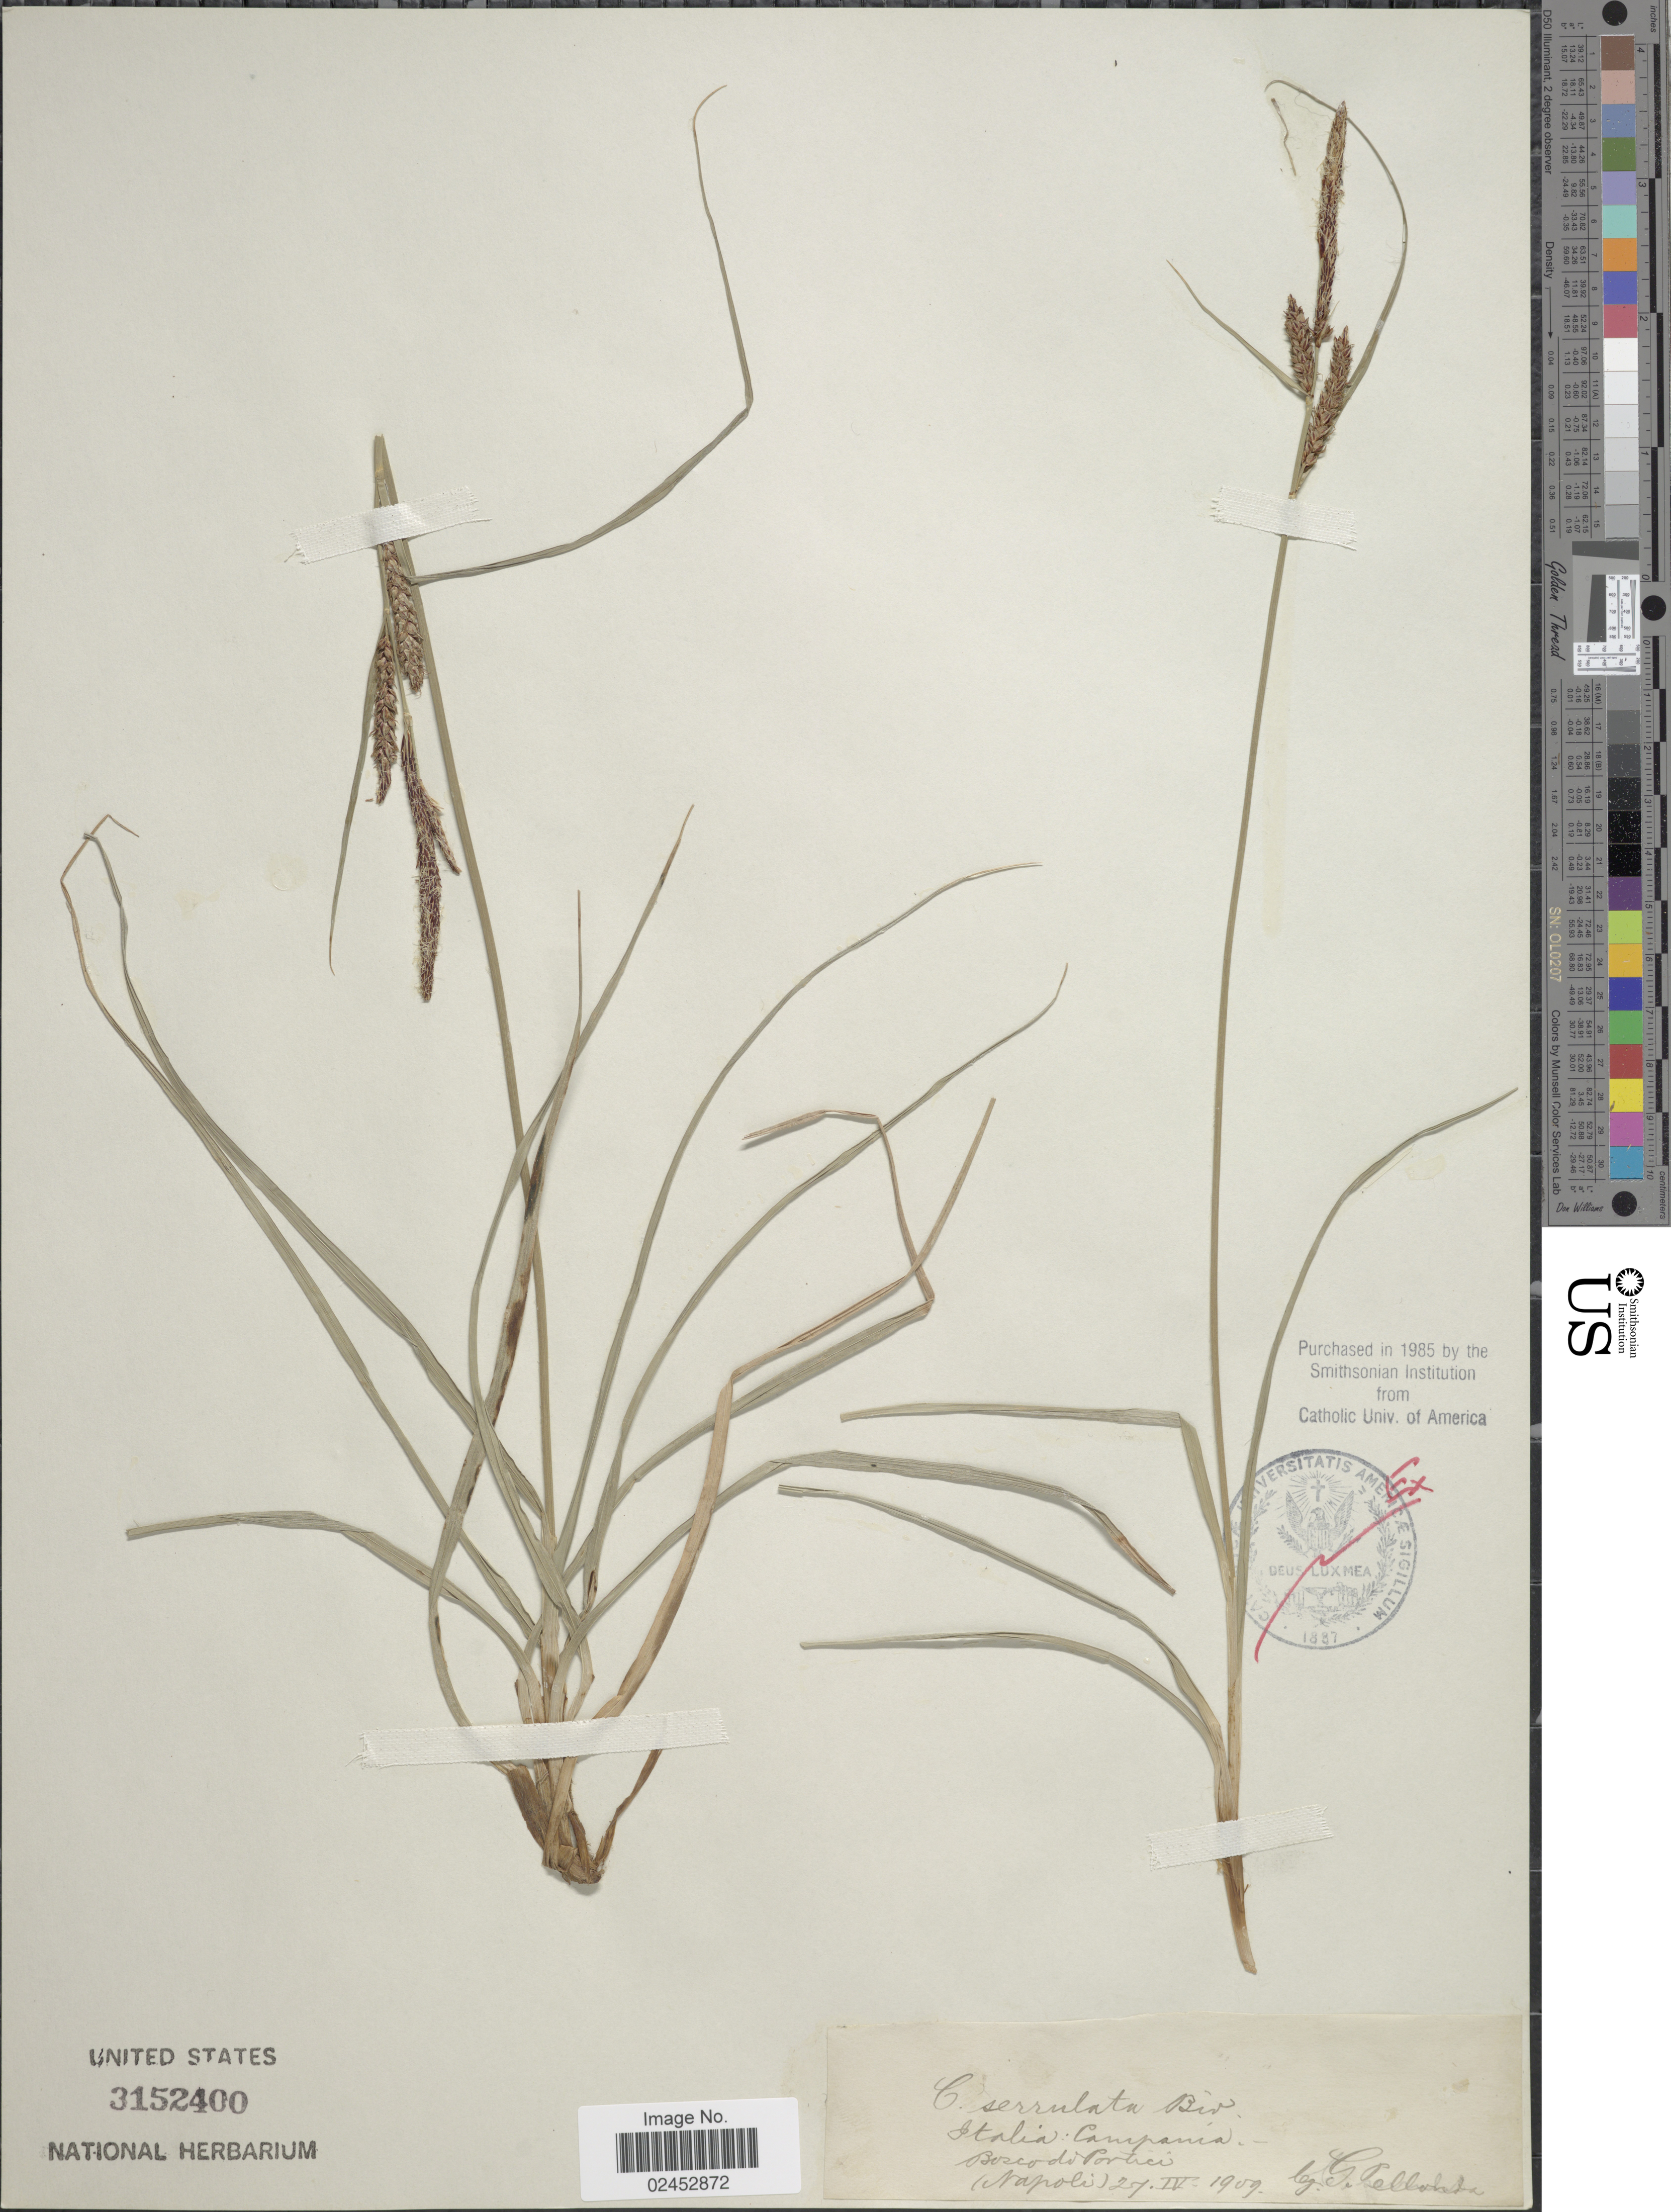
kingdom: Plantae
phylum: Tracheophyta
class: Liliopsida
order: Poales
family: Cyperaceae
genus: Carex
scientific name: Carex flacca subsp. erythrostachys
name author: (Hoppe) Holub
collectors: G. Pellanda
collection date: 1909-04-27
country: Italy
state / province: Campania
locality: Bosco di Portici.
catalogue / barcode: US 3152400